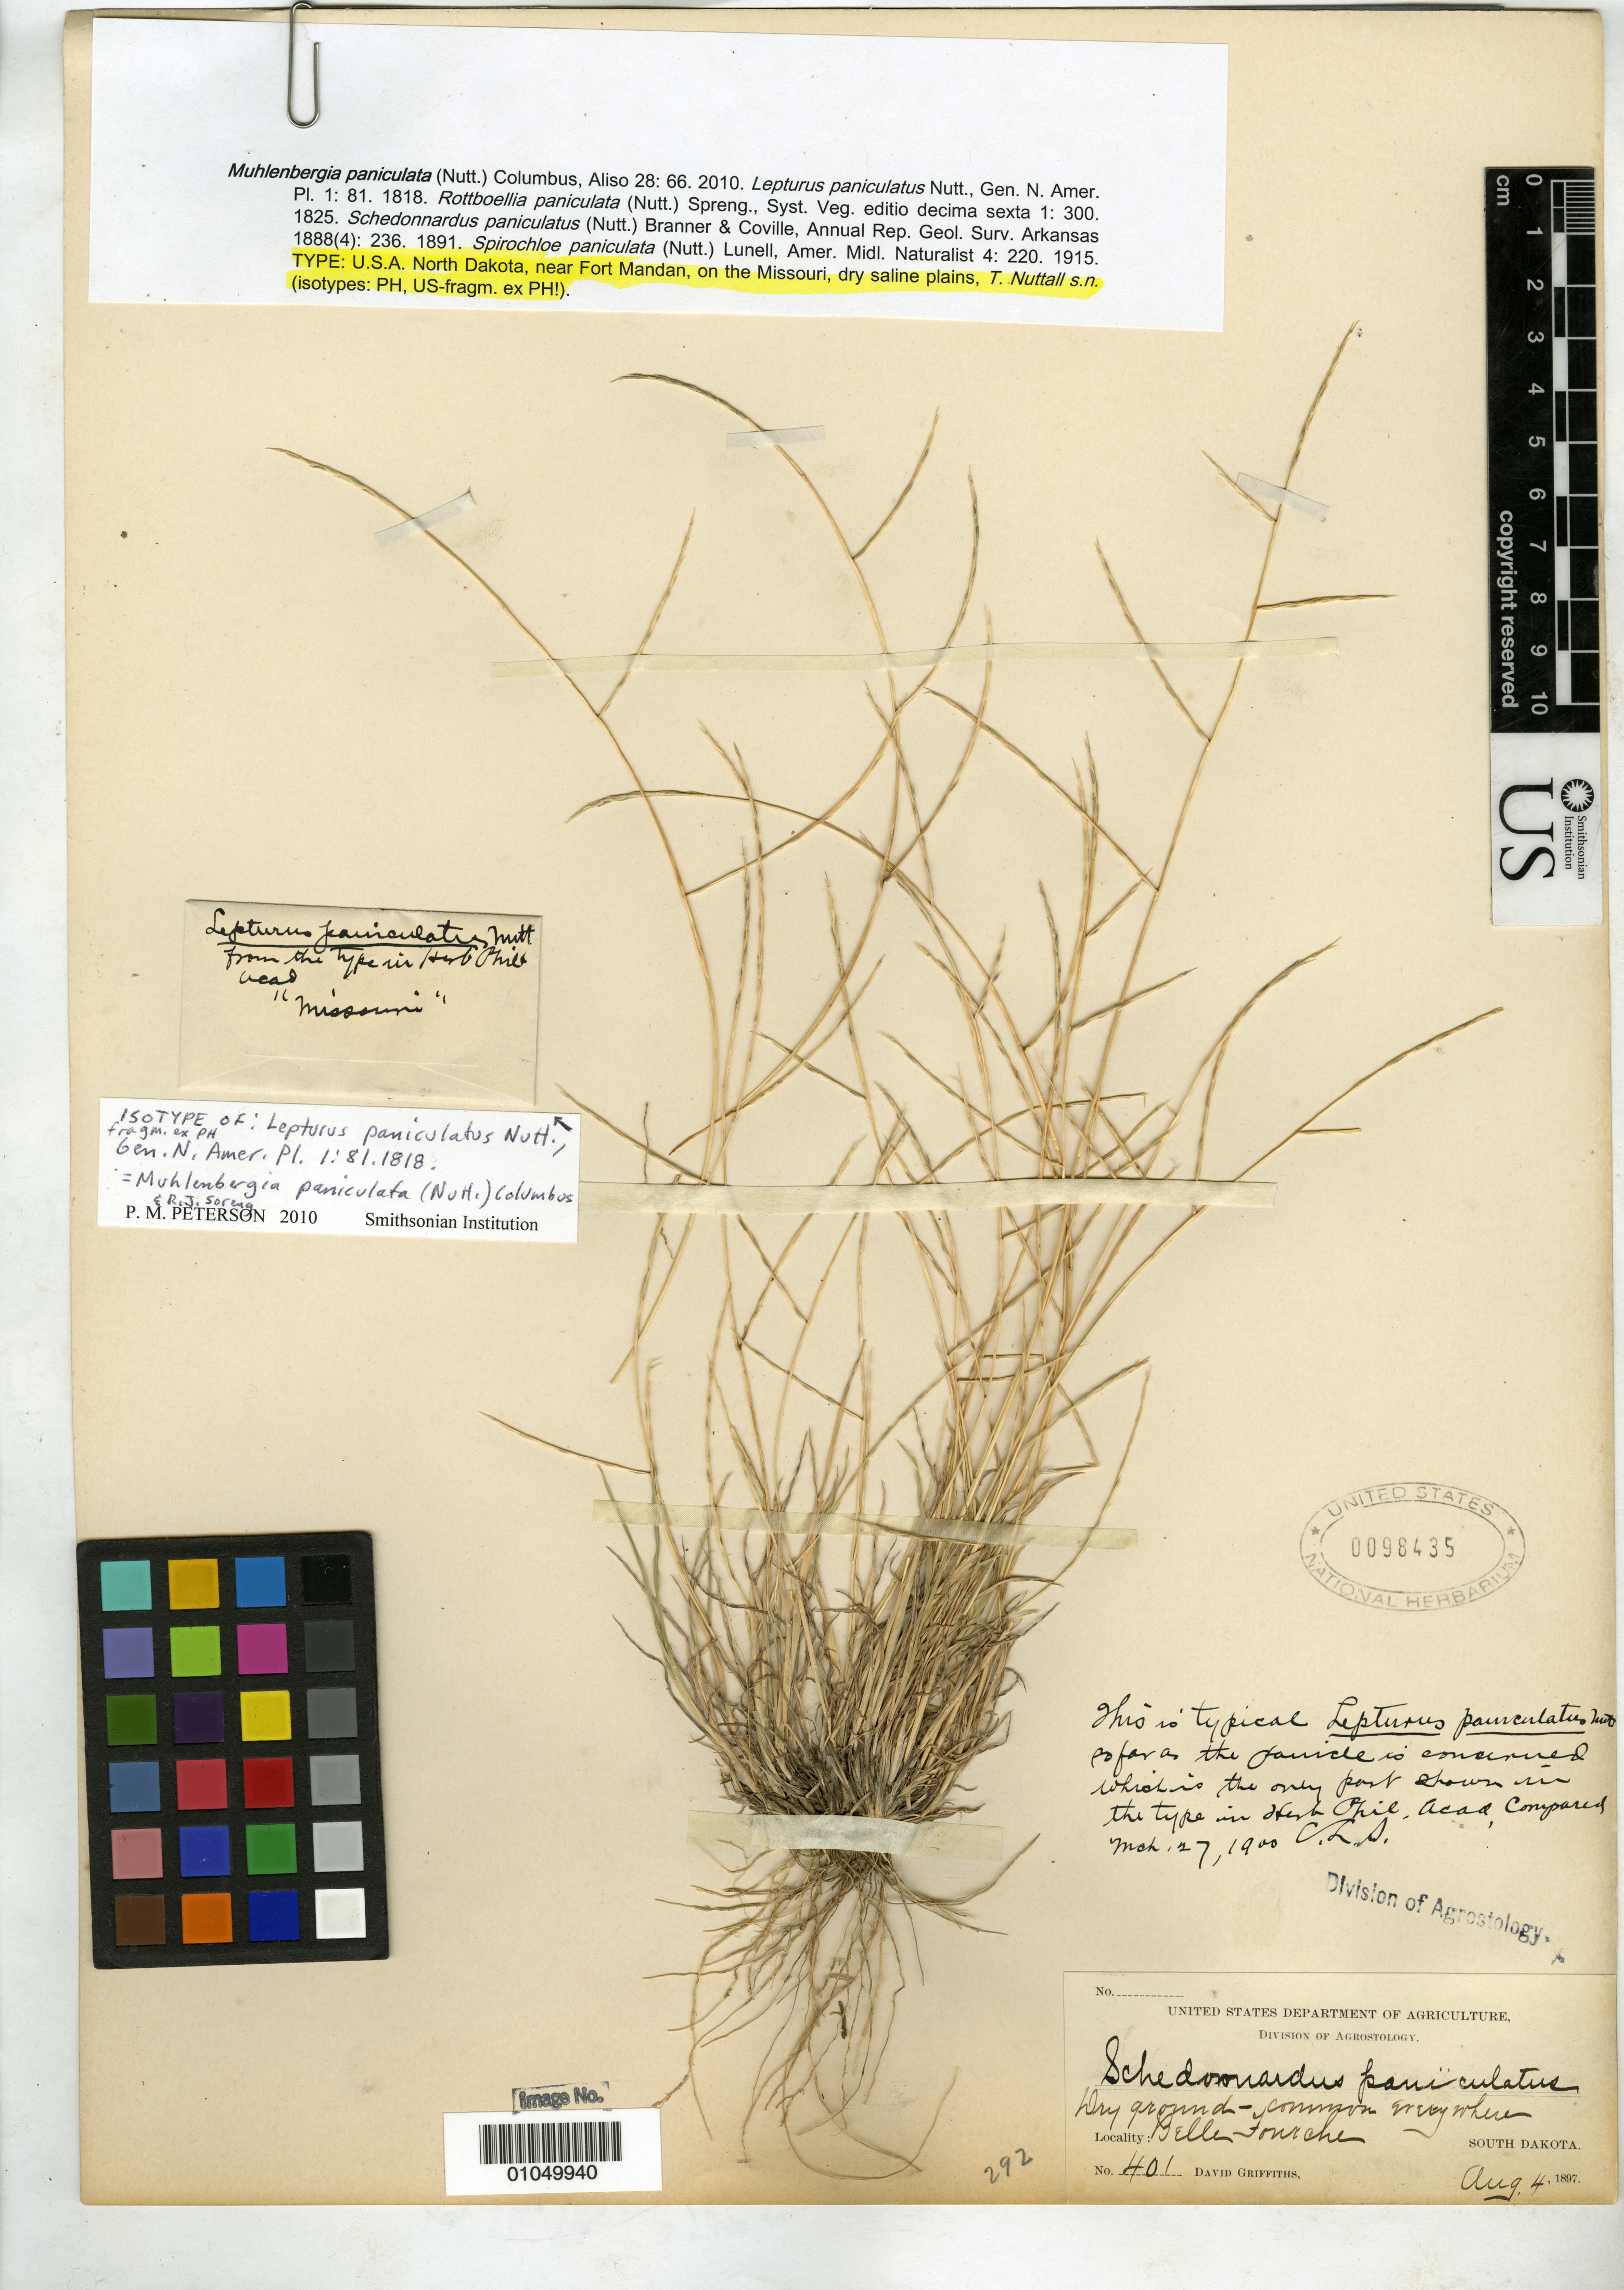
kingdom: Plantae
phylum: Tracheophyta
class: Liliopsida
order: Poales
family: Poaceae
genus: Lepturus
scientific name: Lepturus paniculatus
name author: Nutt.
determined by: Peterson, Paul M.; Soreng, Robert J.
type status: Isotype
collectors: T. Nuttall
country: United States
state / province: Missouri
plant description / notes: Fragmentary material of type specimen ex herb. Philadelphia Acad. (mounted on same sheet with non-type material).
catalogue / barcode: US 98435